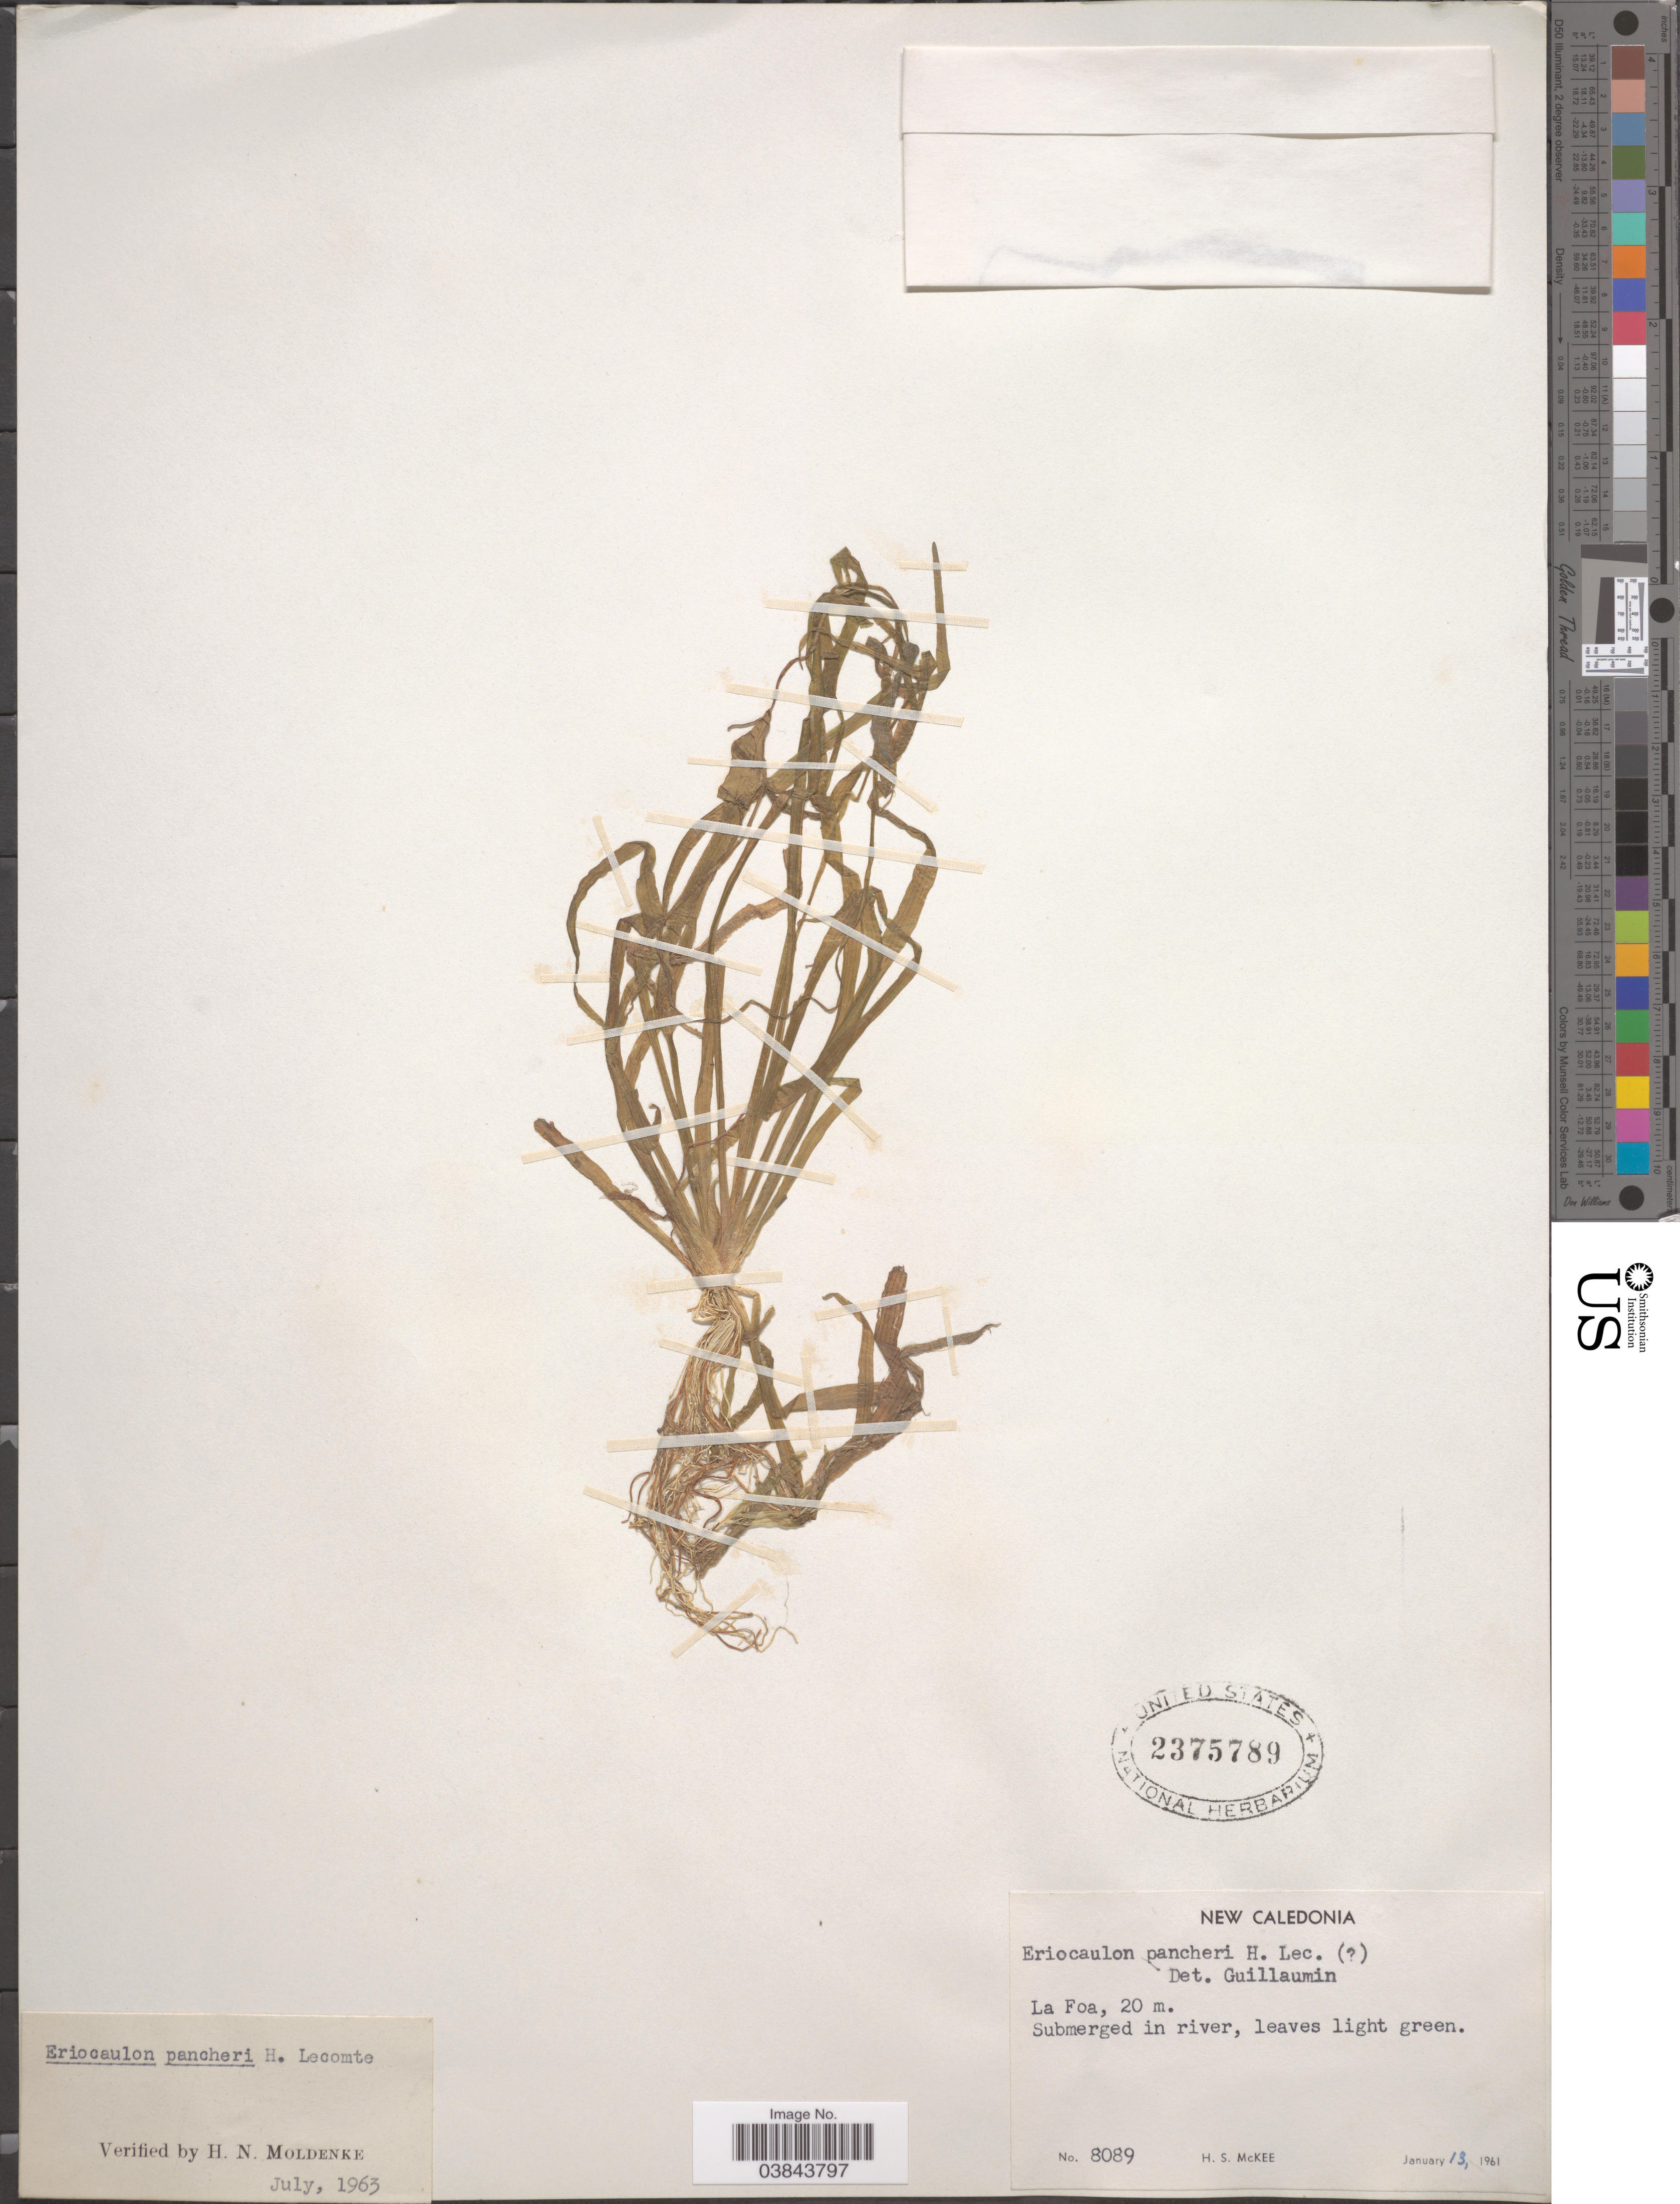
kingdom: Plantae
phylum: Tracheophyta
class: Liliopsida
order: Poales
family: Eriocaulaceae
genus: Eriocaulon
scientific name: Eriocaulon pancheri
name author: Lecompte ex Guillaumin & Beauvis.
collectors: H. S. McKee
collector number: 8089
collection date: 1961-01-13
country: New Caledonia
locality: New Caledonia. La Foa. Submerged in river.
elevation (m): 20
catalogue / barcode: US 2375789